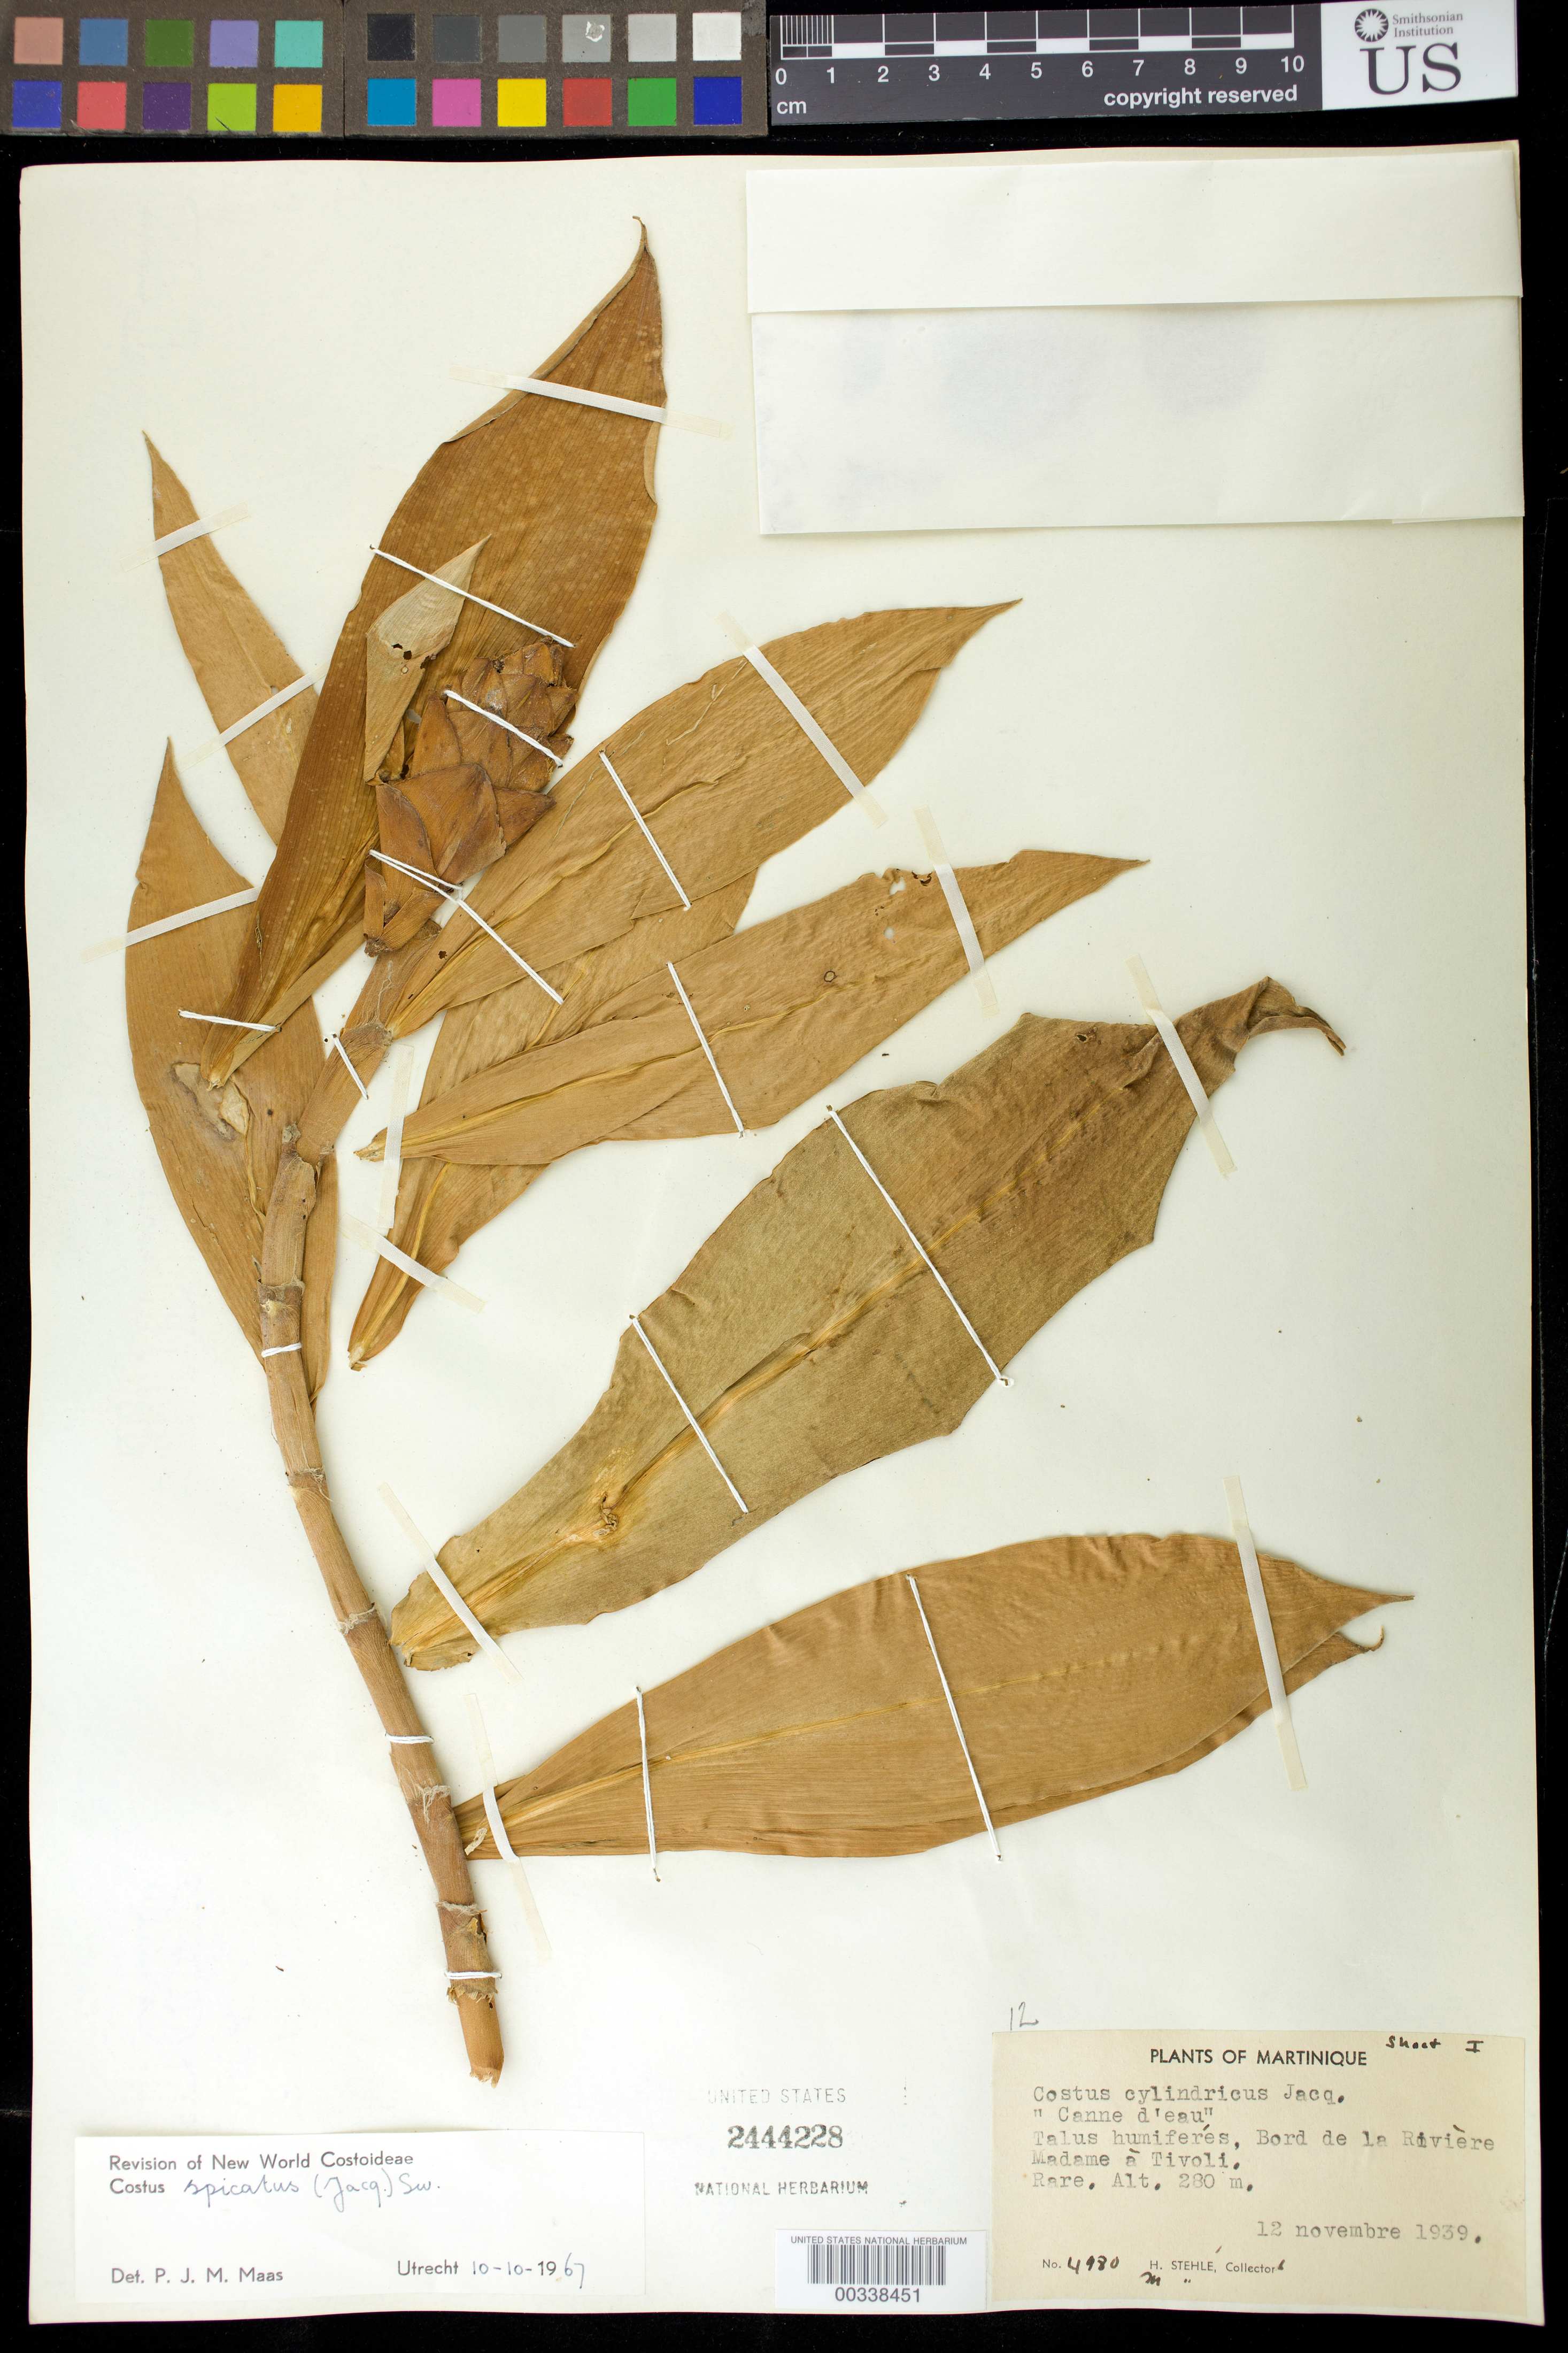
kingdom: Plantae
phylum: Tracheophyta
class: Liliopsida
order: Zingiberales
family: Costaceae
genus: Costus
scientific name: Costus spicatus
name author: (Jacq.) Sw.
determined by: Maas, Paul J. M.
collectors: H. Stehlé & M. Stehlé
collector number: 4980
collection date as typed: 12 Nov 1939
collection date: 1939-11-12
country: Martinique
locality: Bord de la riviere, madame a tivoli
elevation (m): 280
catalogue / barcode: US 2444228